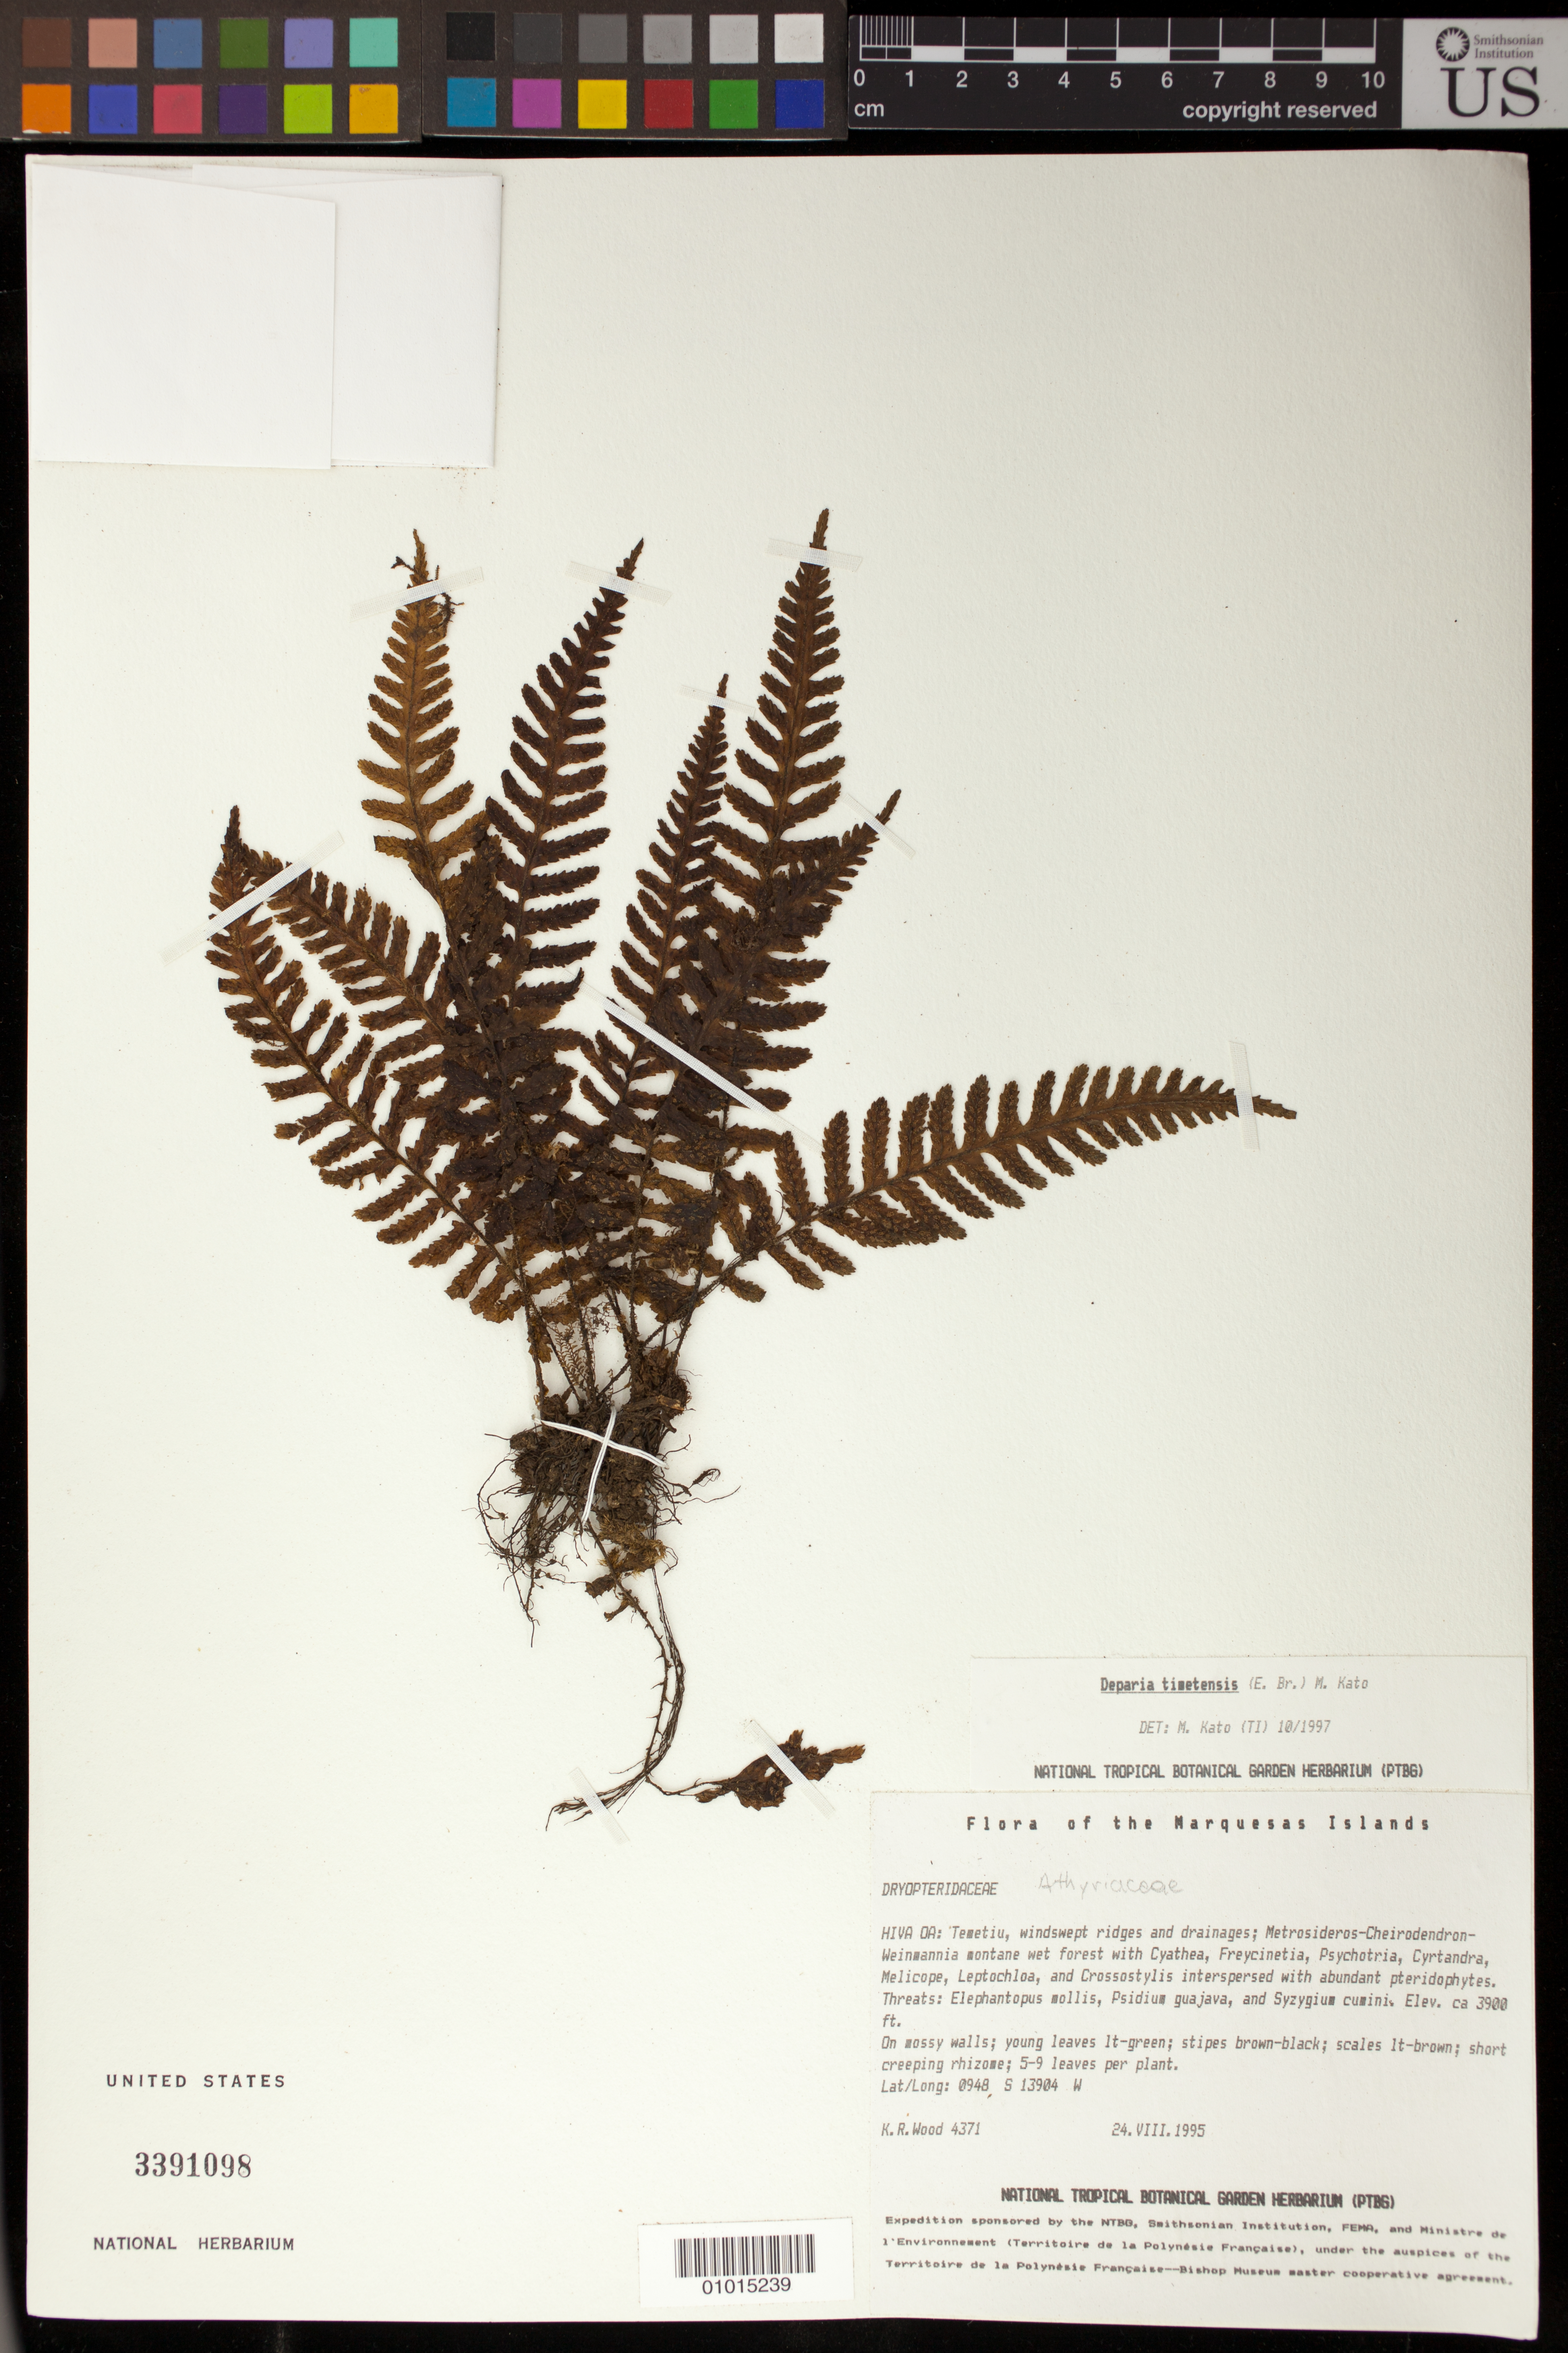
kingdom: Plantae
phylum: Tracheophyta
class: Polypodiopsida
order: Polypodiales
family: Athyriaceae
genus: Deparia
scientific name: Deparia timetensis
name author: (E.D. Br.) M. Kato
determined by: Kato, M.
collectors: K. R. Wood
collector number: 4371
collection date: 1995-08-24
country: French Polynesia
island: Hiva Oa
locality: Temetiu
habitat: Windswept ridges and drainages, In Metrosideros-Cheirodendron-Weinmannia montane wet forest and Cyathea-Freycinetia interspersed with rich pteridophyte forests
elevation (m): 1189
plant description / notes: Elaphantopsis mollis, Psidium guajava, Syzygium cuminii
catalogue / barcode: US 3391098